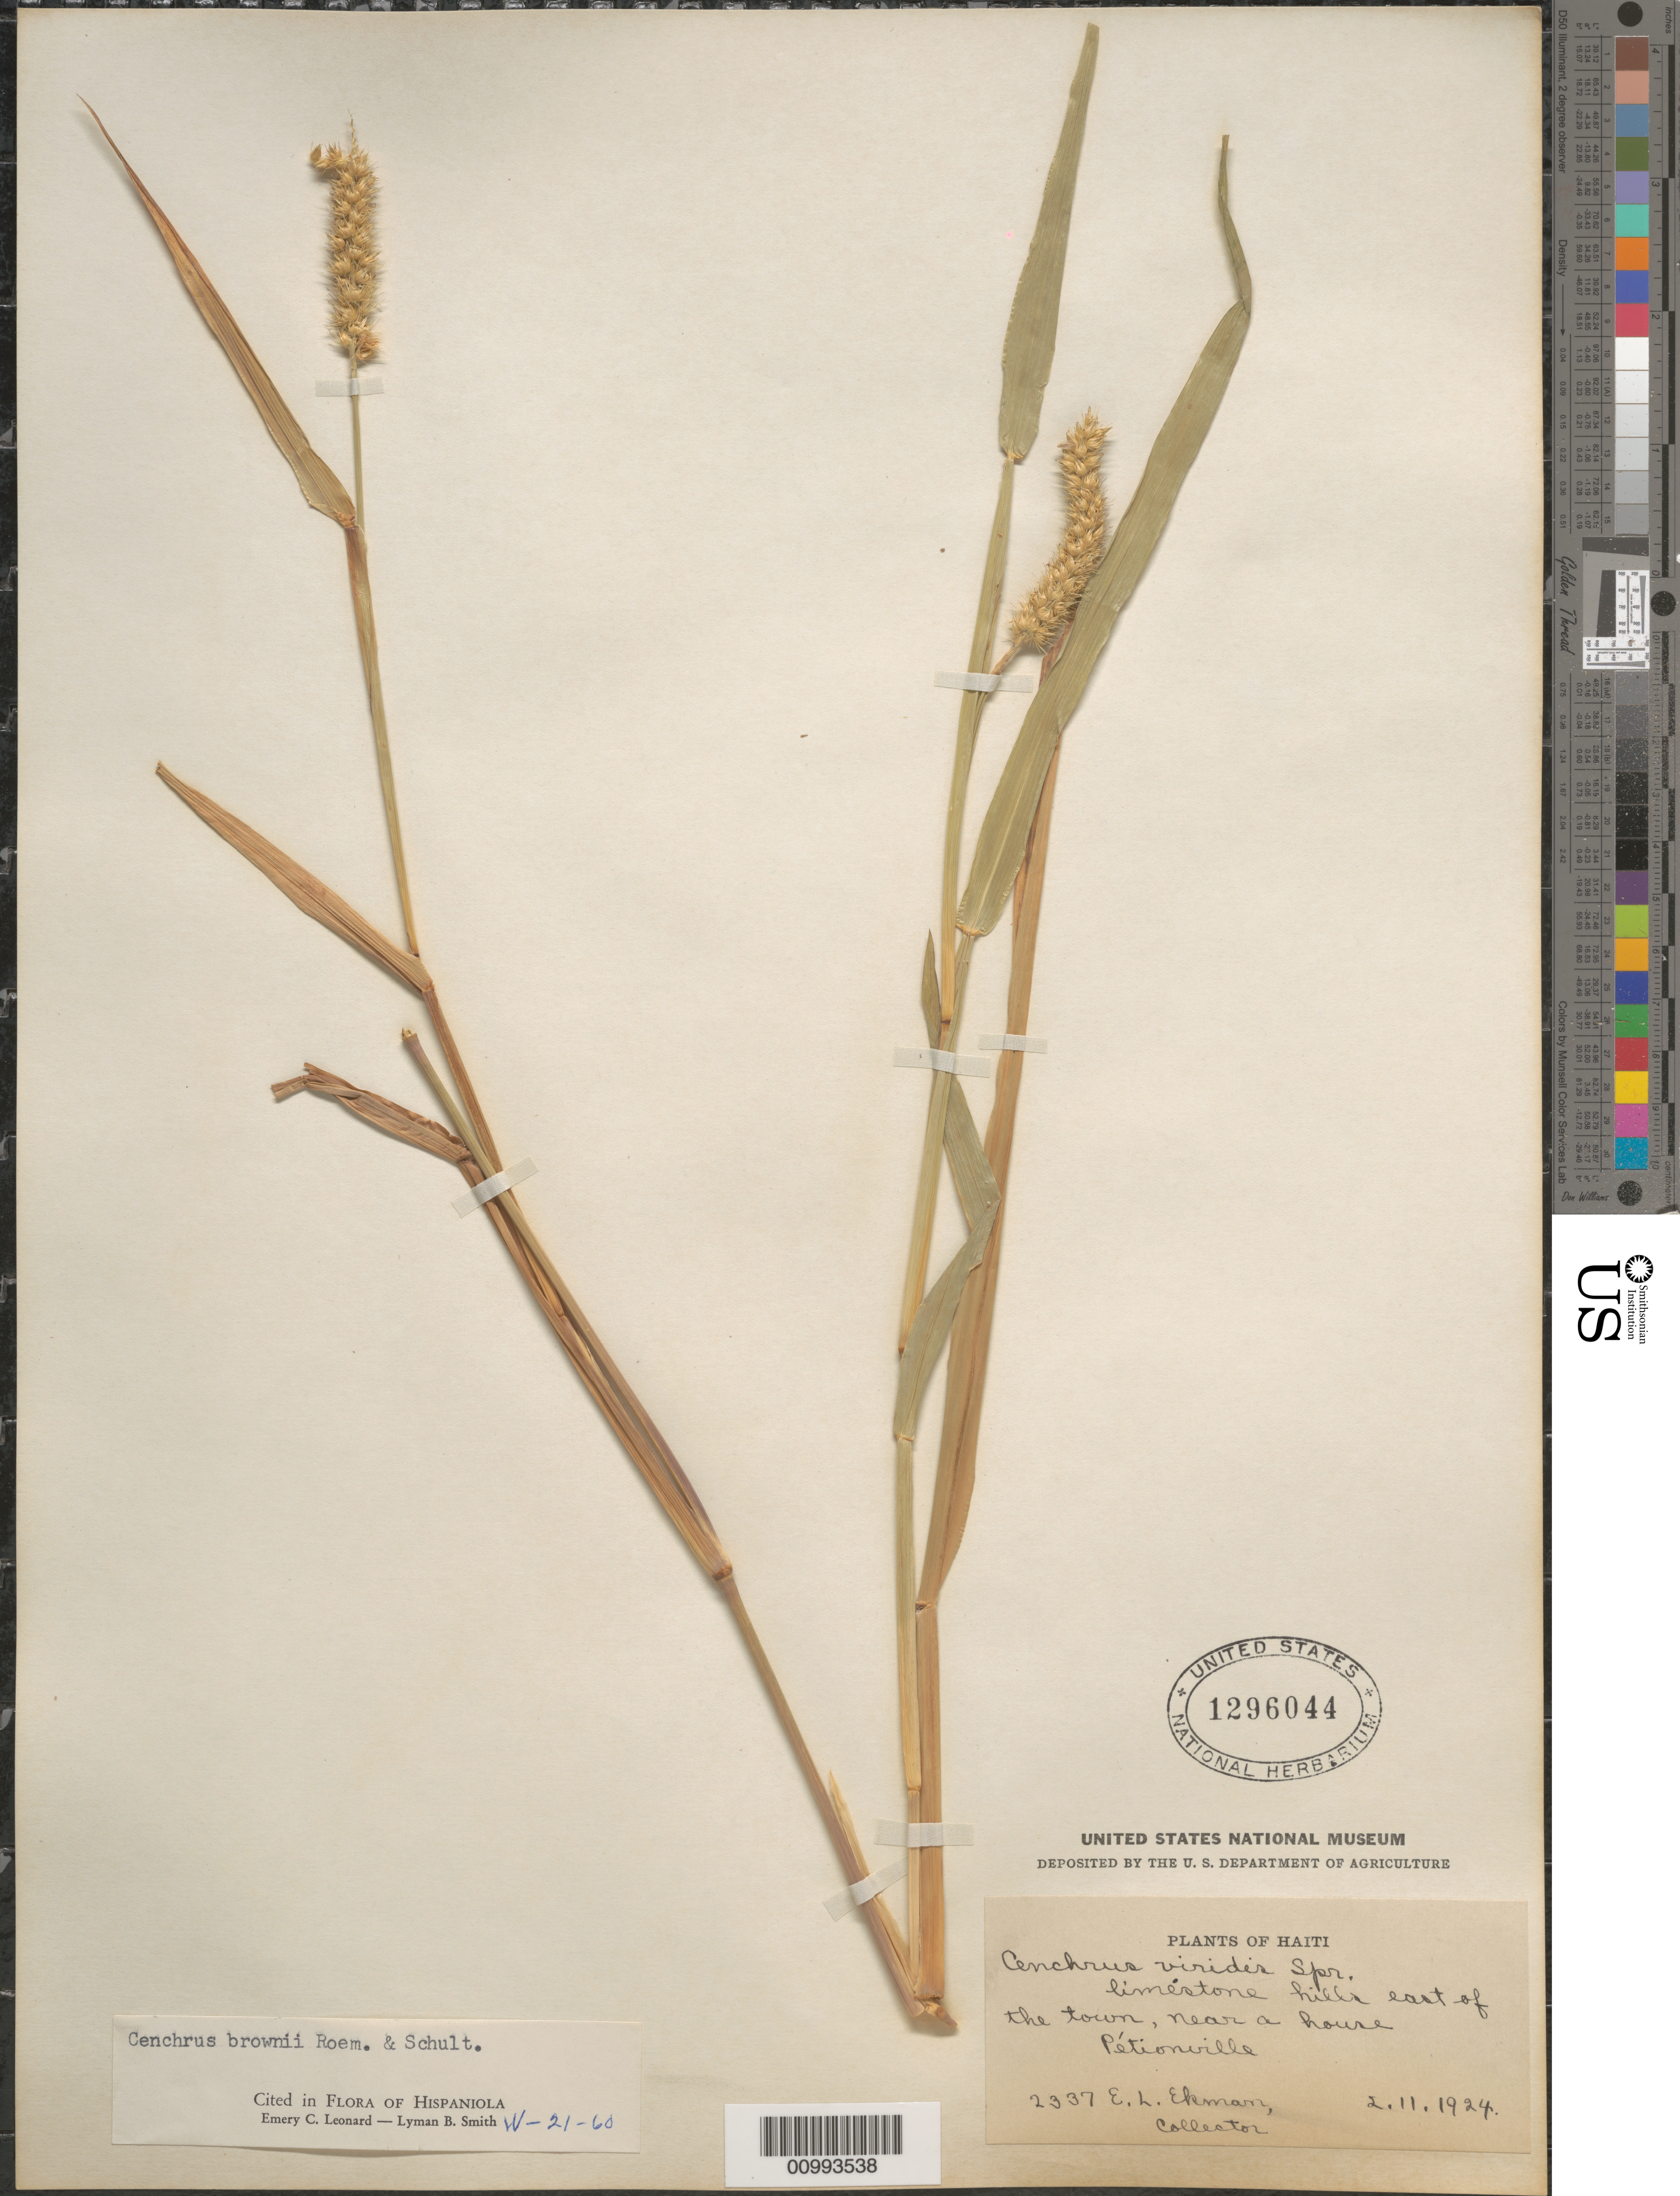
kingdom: Plantae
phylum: Tracheophyta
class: Liliopsida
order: Poales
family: Poaceae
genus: Cenchrus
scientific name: Cenchrus brownii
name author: Roem. & Schult.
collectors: E. L. Ekman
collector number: H 2337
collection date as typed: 11 Feb 1924 or 02 Nov 1924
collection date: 1924-02-11 or 1924-11-02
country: Haiti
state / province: Óuest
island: Hispaniola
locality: Petionville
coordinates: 0 N, 0 E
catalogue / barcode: US 1296044